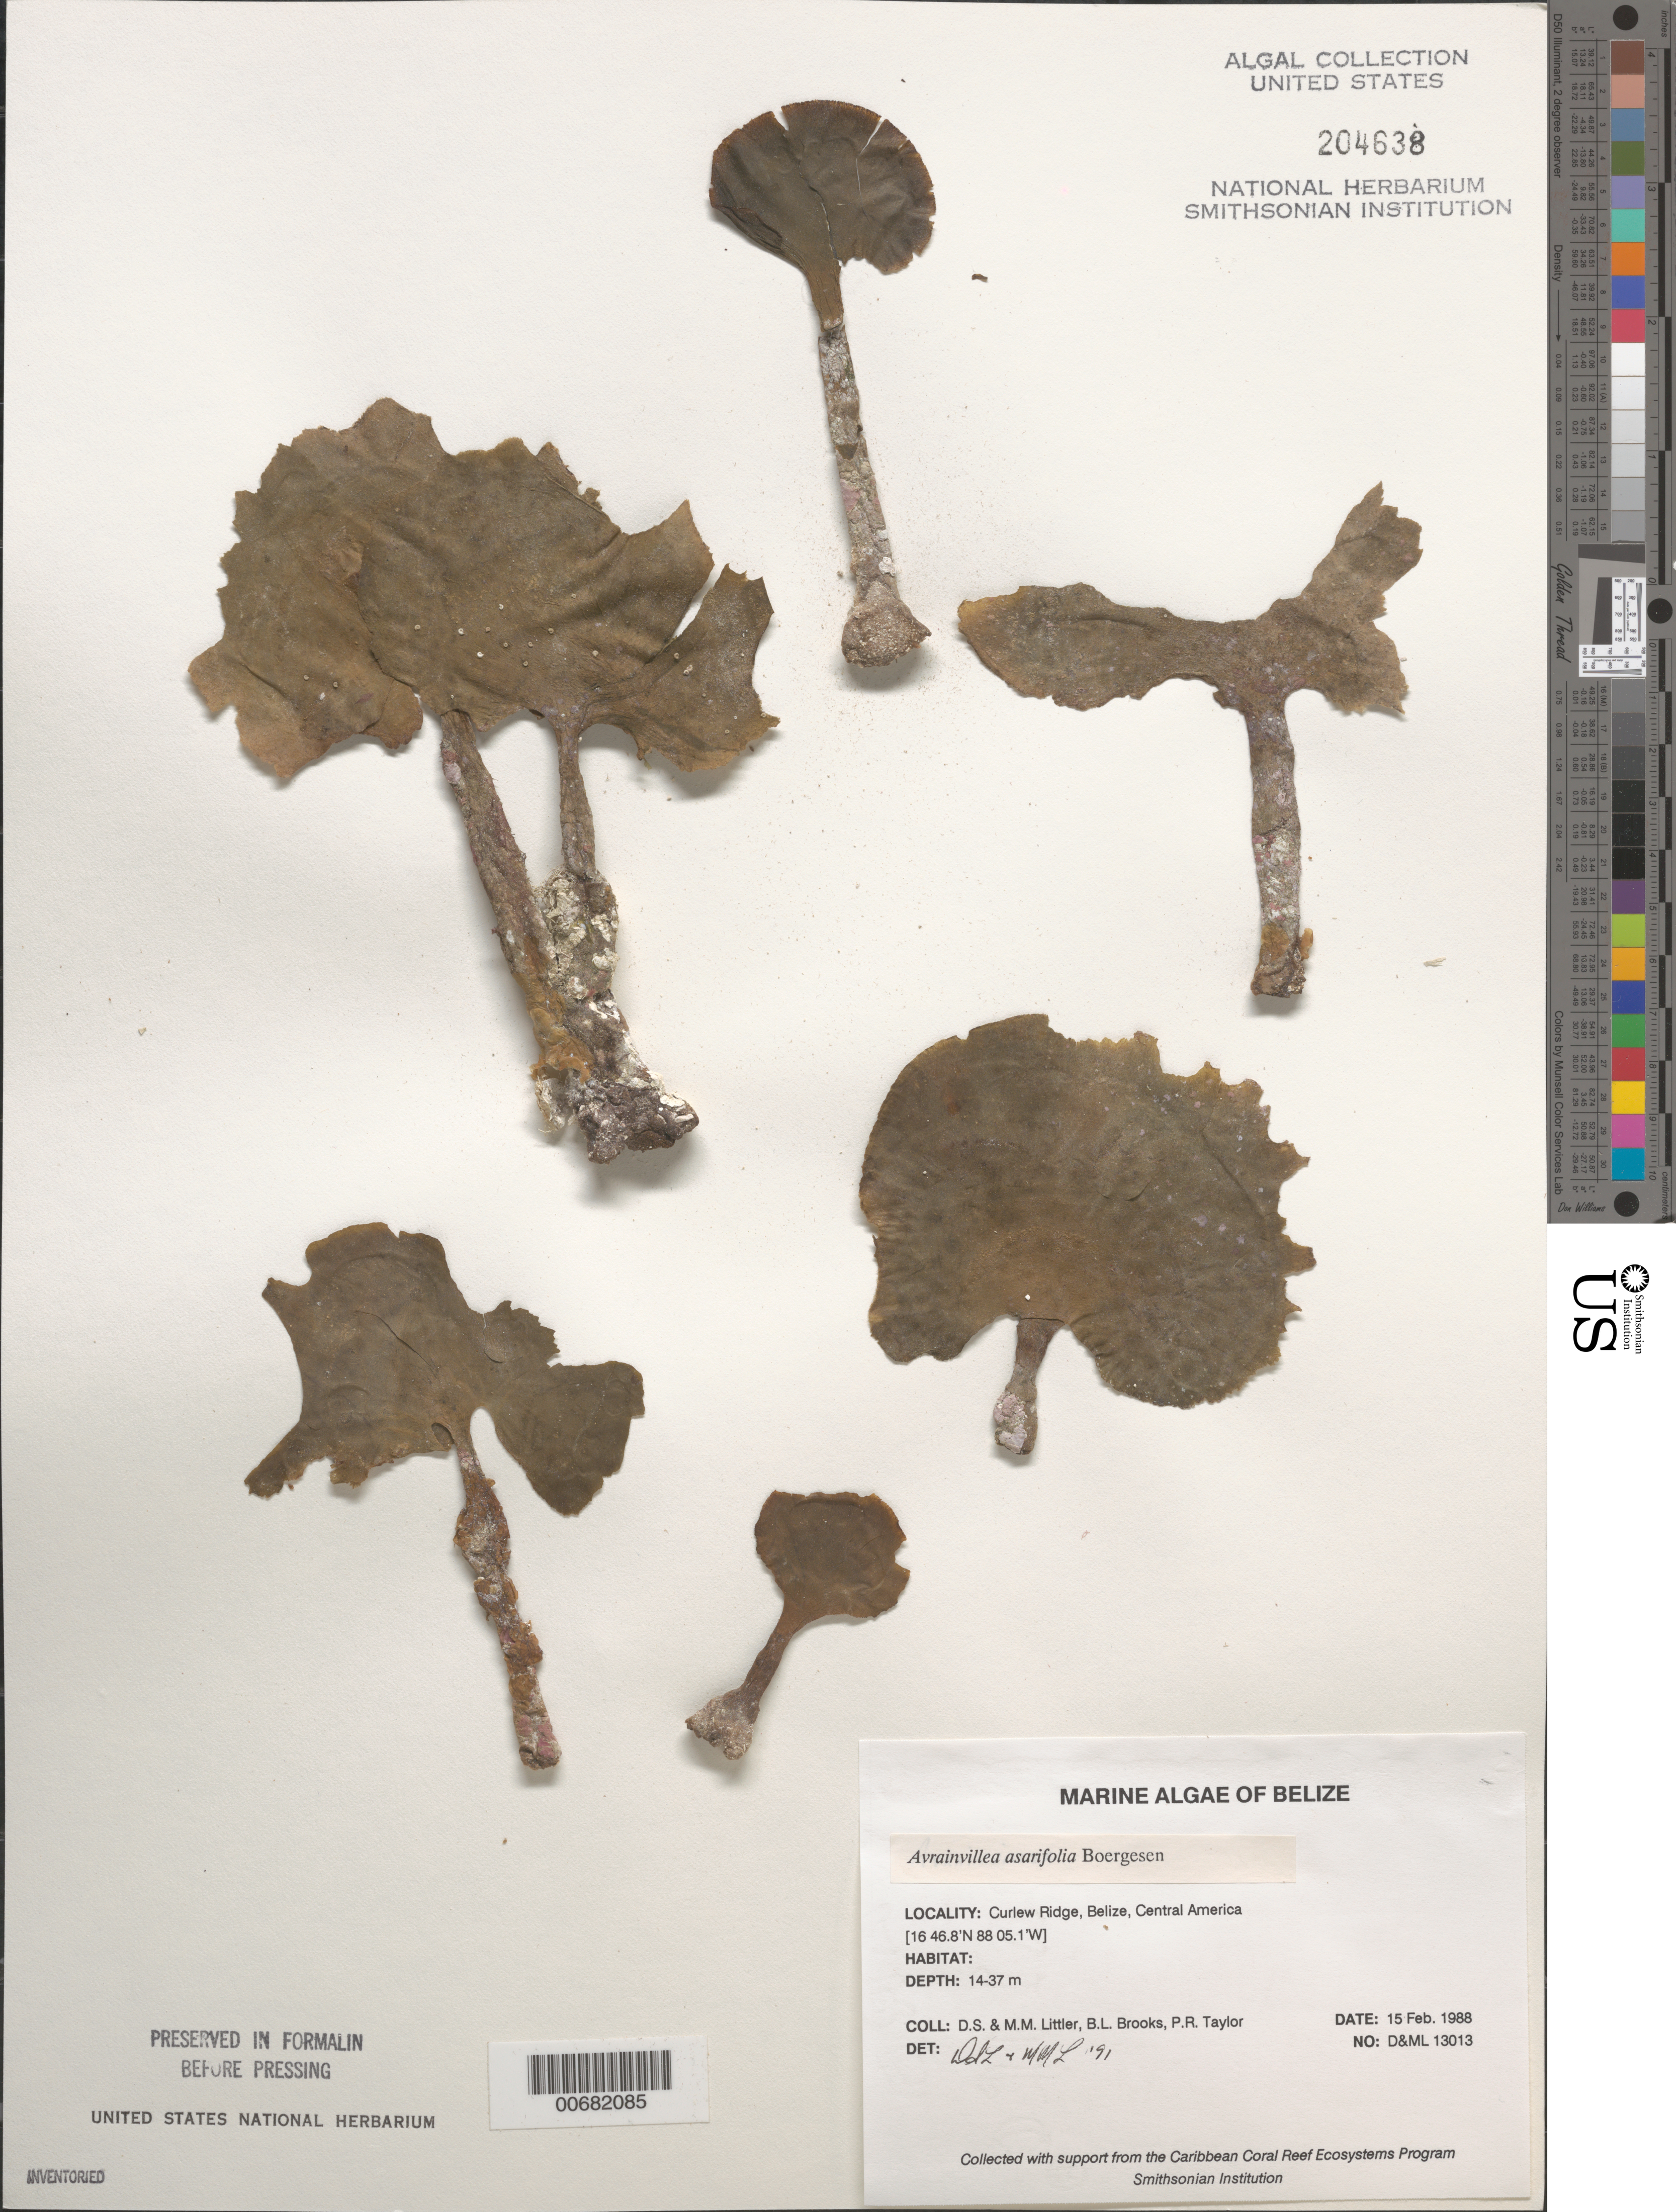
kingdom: Plantae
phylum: Chlorophyta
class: Ulvophyceae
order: Bryopsidales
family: Dichotomosiphonaceae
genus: Avrainvillea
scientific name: Avrainvillea asarifolia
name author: Børgesen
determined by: Littler, D. S.; Littler, M. M.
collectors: D. S. Littler, M. M. Littler, B. Brooks & P. R. Taylor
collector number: D&ML 13013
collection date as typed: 15 Feb 1988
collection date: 1988-02-15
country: Belize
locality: Curlew Ridge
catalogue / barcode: US 204638